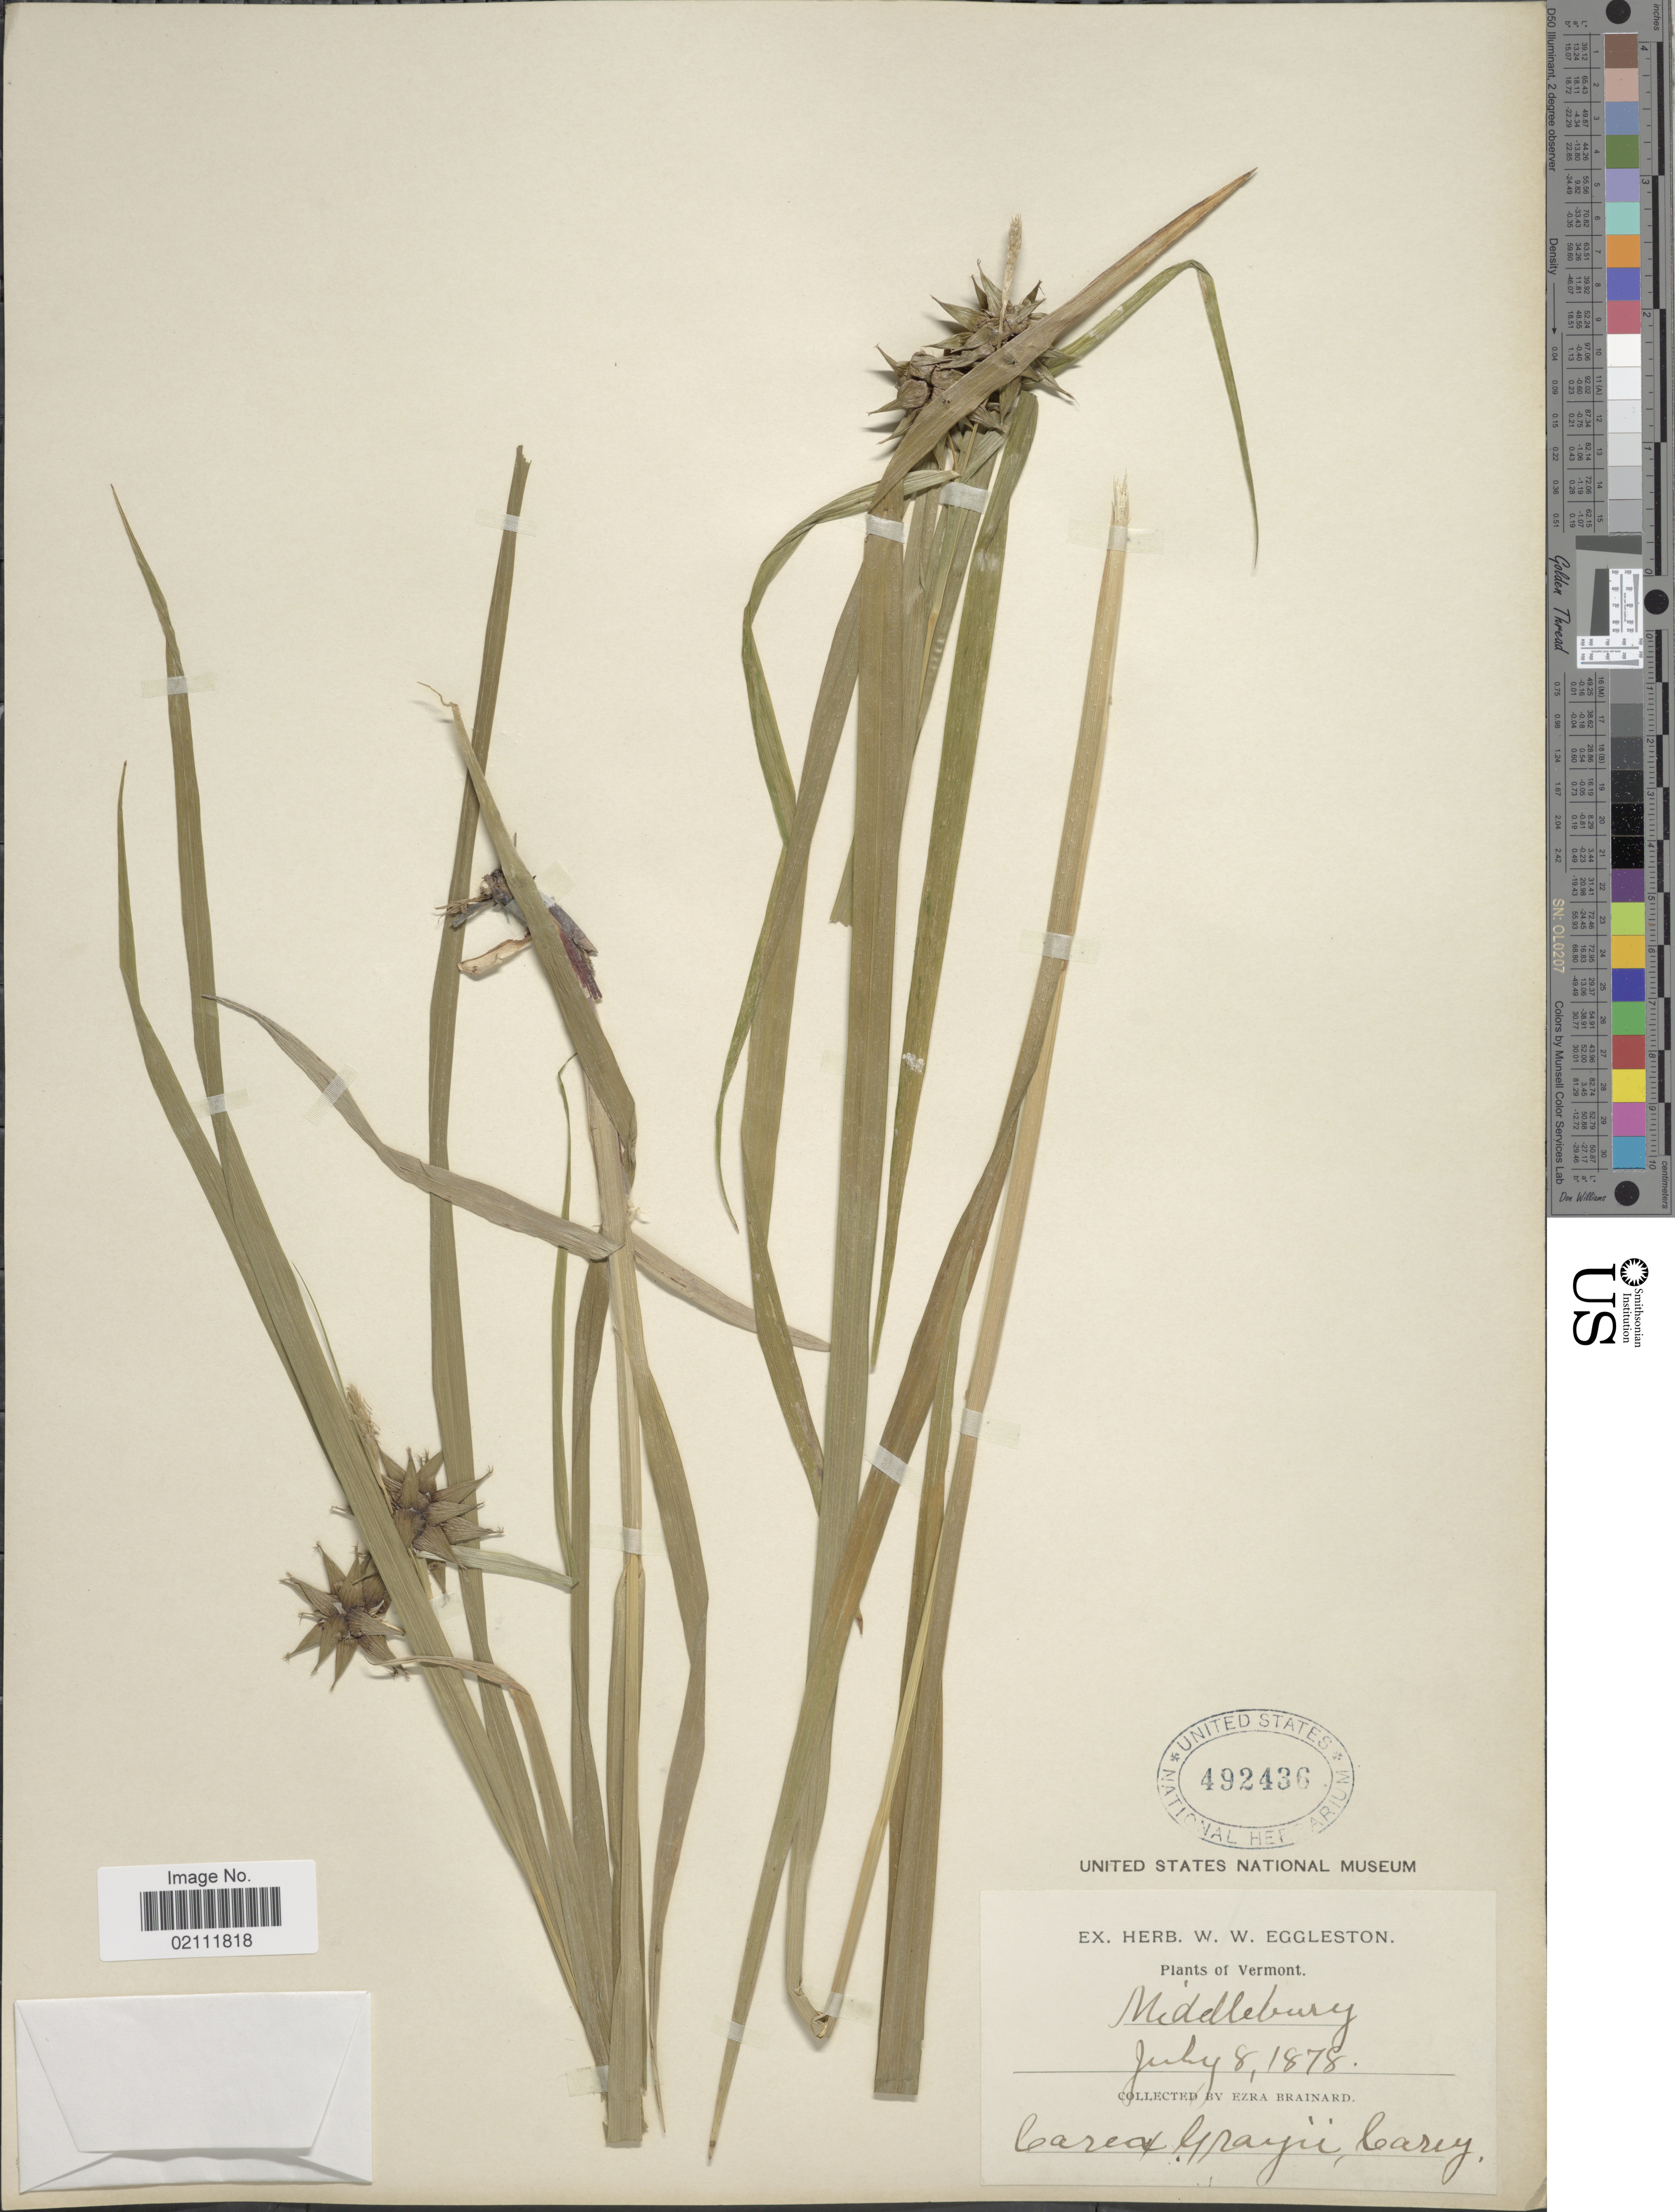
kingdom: Plantae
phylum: Tracheophyta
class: Liliopsida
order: Poales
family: Cyperaceae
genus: Carex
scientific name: Carex grayi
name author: J. Carey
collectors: E. Brainard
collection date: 1878-07-08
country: United States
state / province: Vermont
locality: Middlebury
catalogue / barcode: US 492436